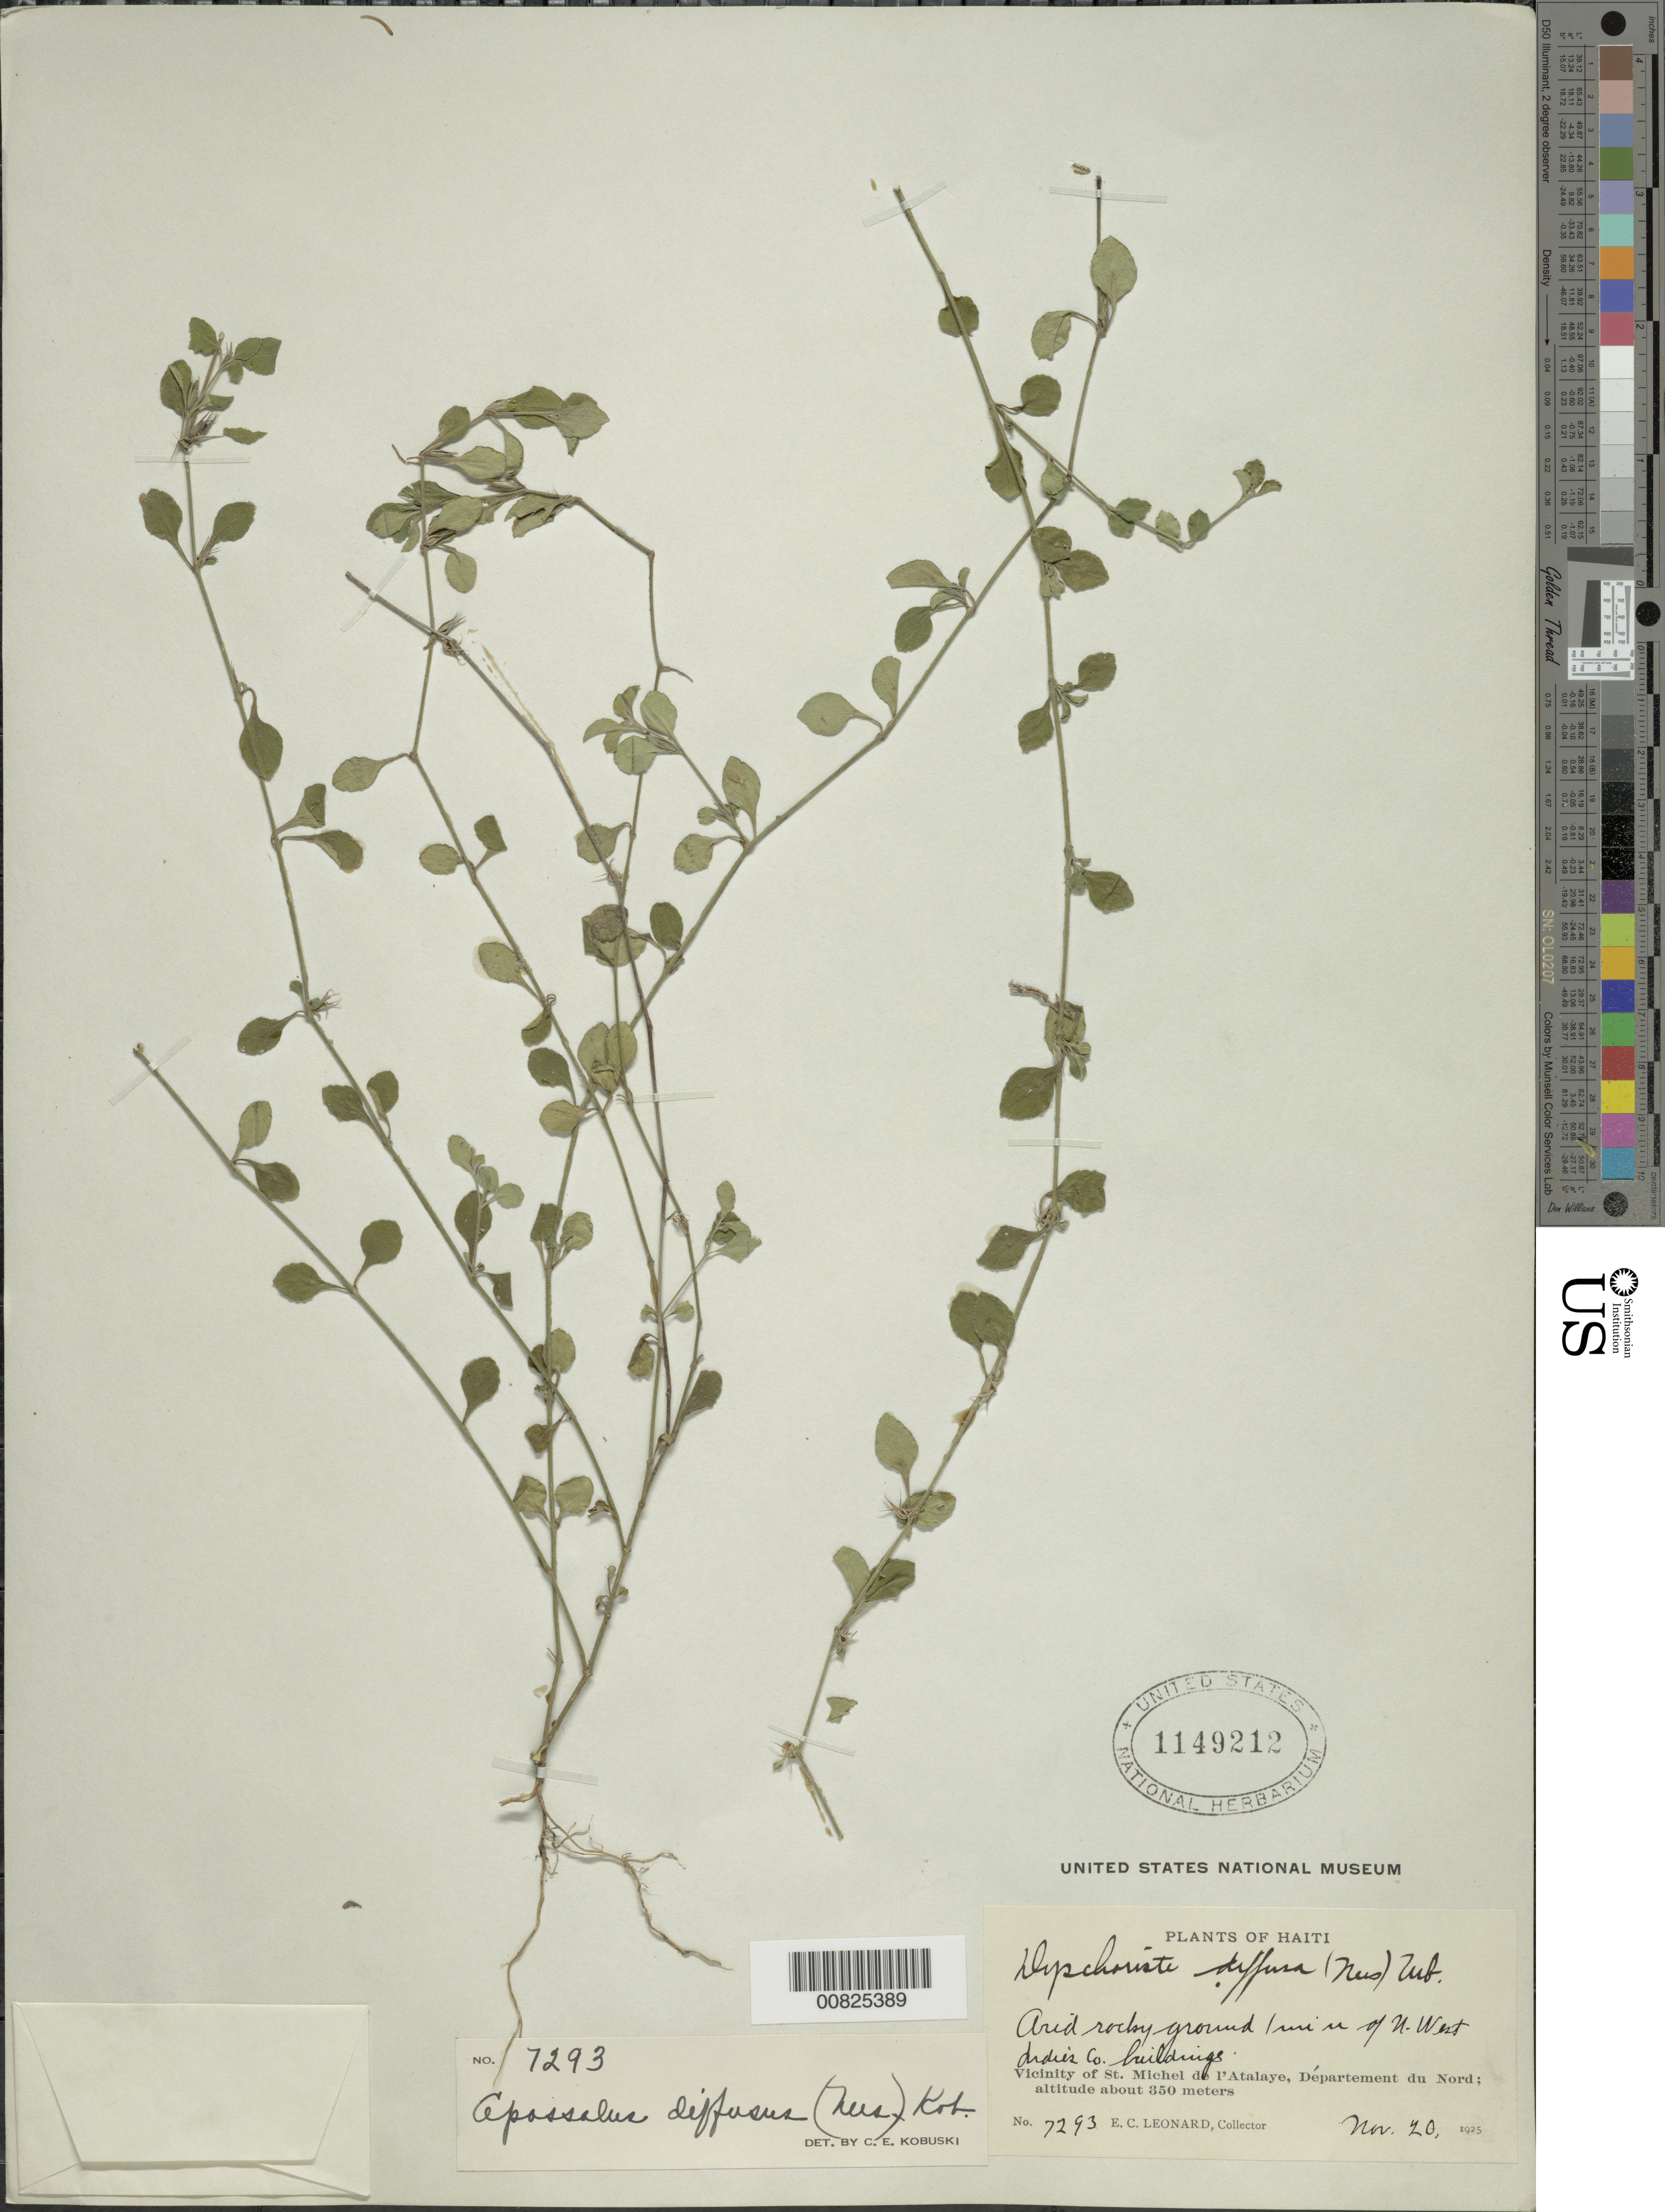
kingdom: Plantae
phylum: Tracheophyta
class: Magnoliopsida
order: Lamiales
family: Acanthaceae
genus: Apassalus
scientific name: Apassalus diffusus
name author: (Nees) Kobuski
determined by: Kobuski, C. E.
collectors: E. C. Leonard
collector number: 7293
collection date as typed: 20 Nov 1925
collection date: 1925-11-20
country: Haiti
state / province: Artibonite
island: Hispaniola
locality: Vicinity of St. Michel de l'Atalaye, 1 mile N of U. West Indes Co. buildings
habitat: Arid rocky ground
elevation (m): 350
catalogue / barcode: US 1149212